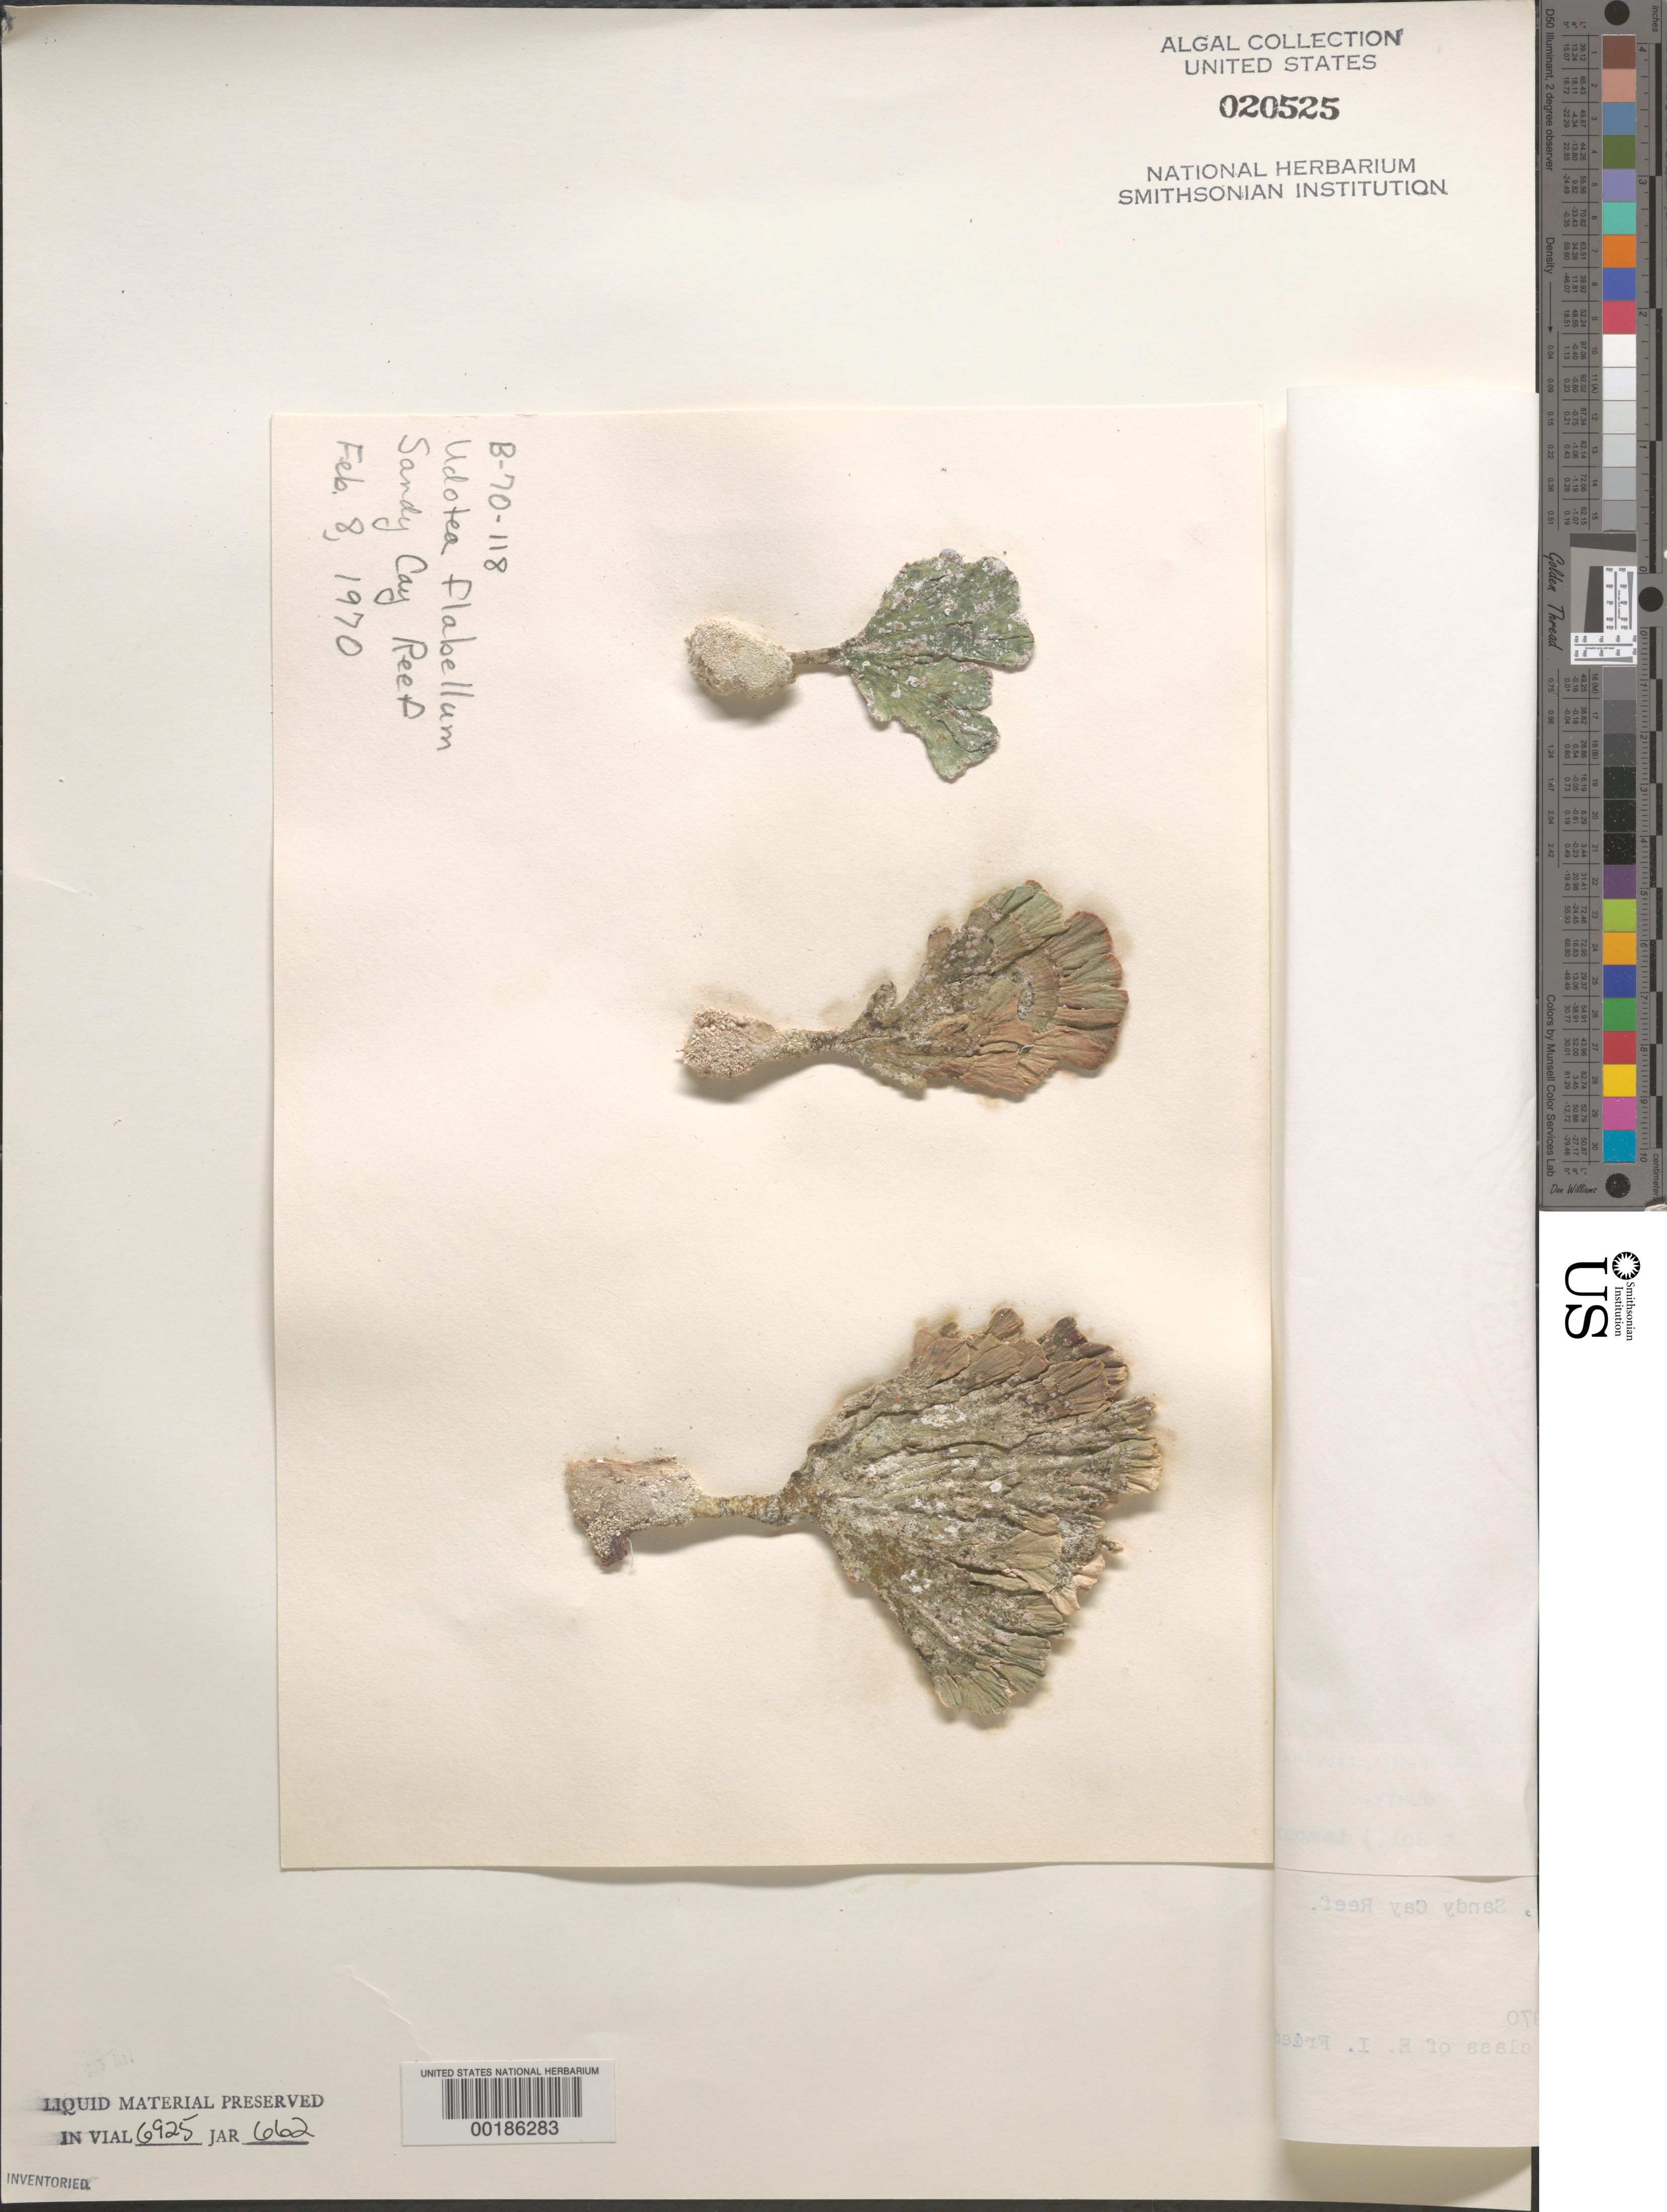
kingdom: Plantae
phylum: Chlorophyta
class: Ulvophyceae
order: Bryopsidales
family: Udoteaceae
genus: Udotea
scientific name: Udotea flabellum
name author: (J. Ellis & Sol.) M. Howe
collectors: E. Friedmann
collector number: B-70-118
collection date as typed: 08 Feb 1970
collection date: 1970-02-08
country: Bahamas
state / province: Abaco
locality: Buckaroon bay, great abaco island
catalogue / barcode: US 20525